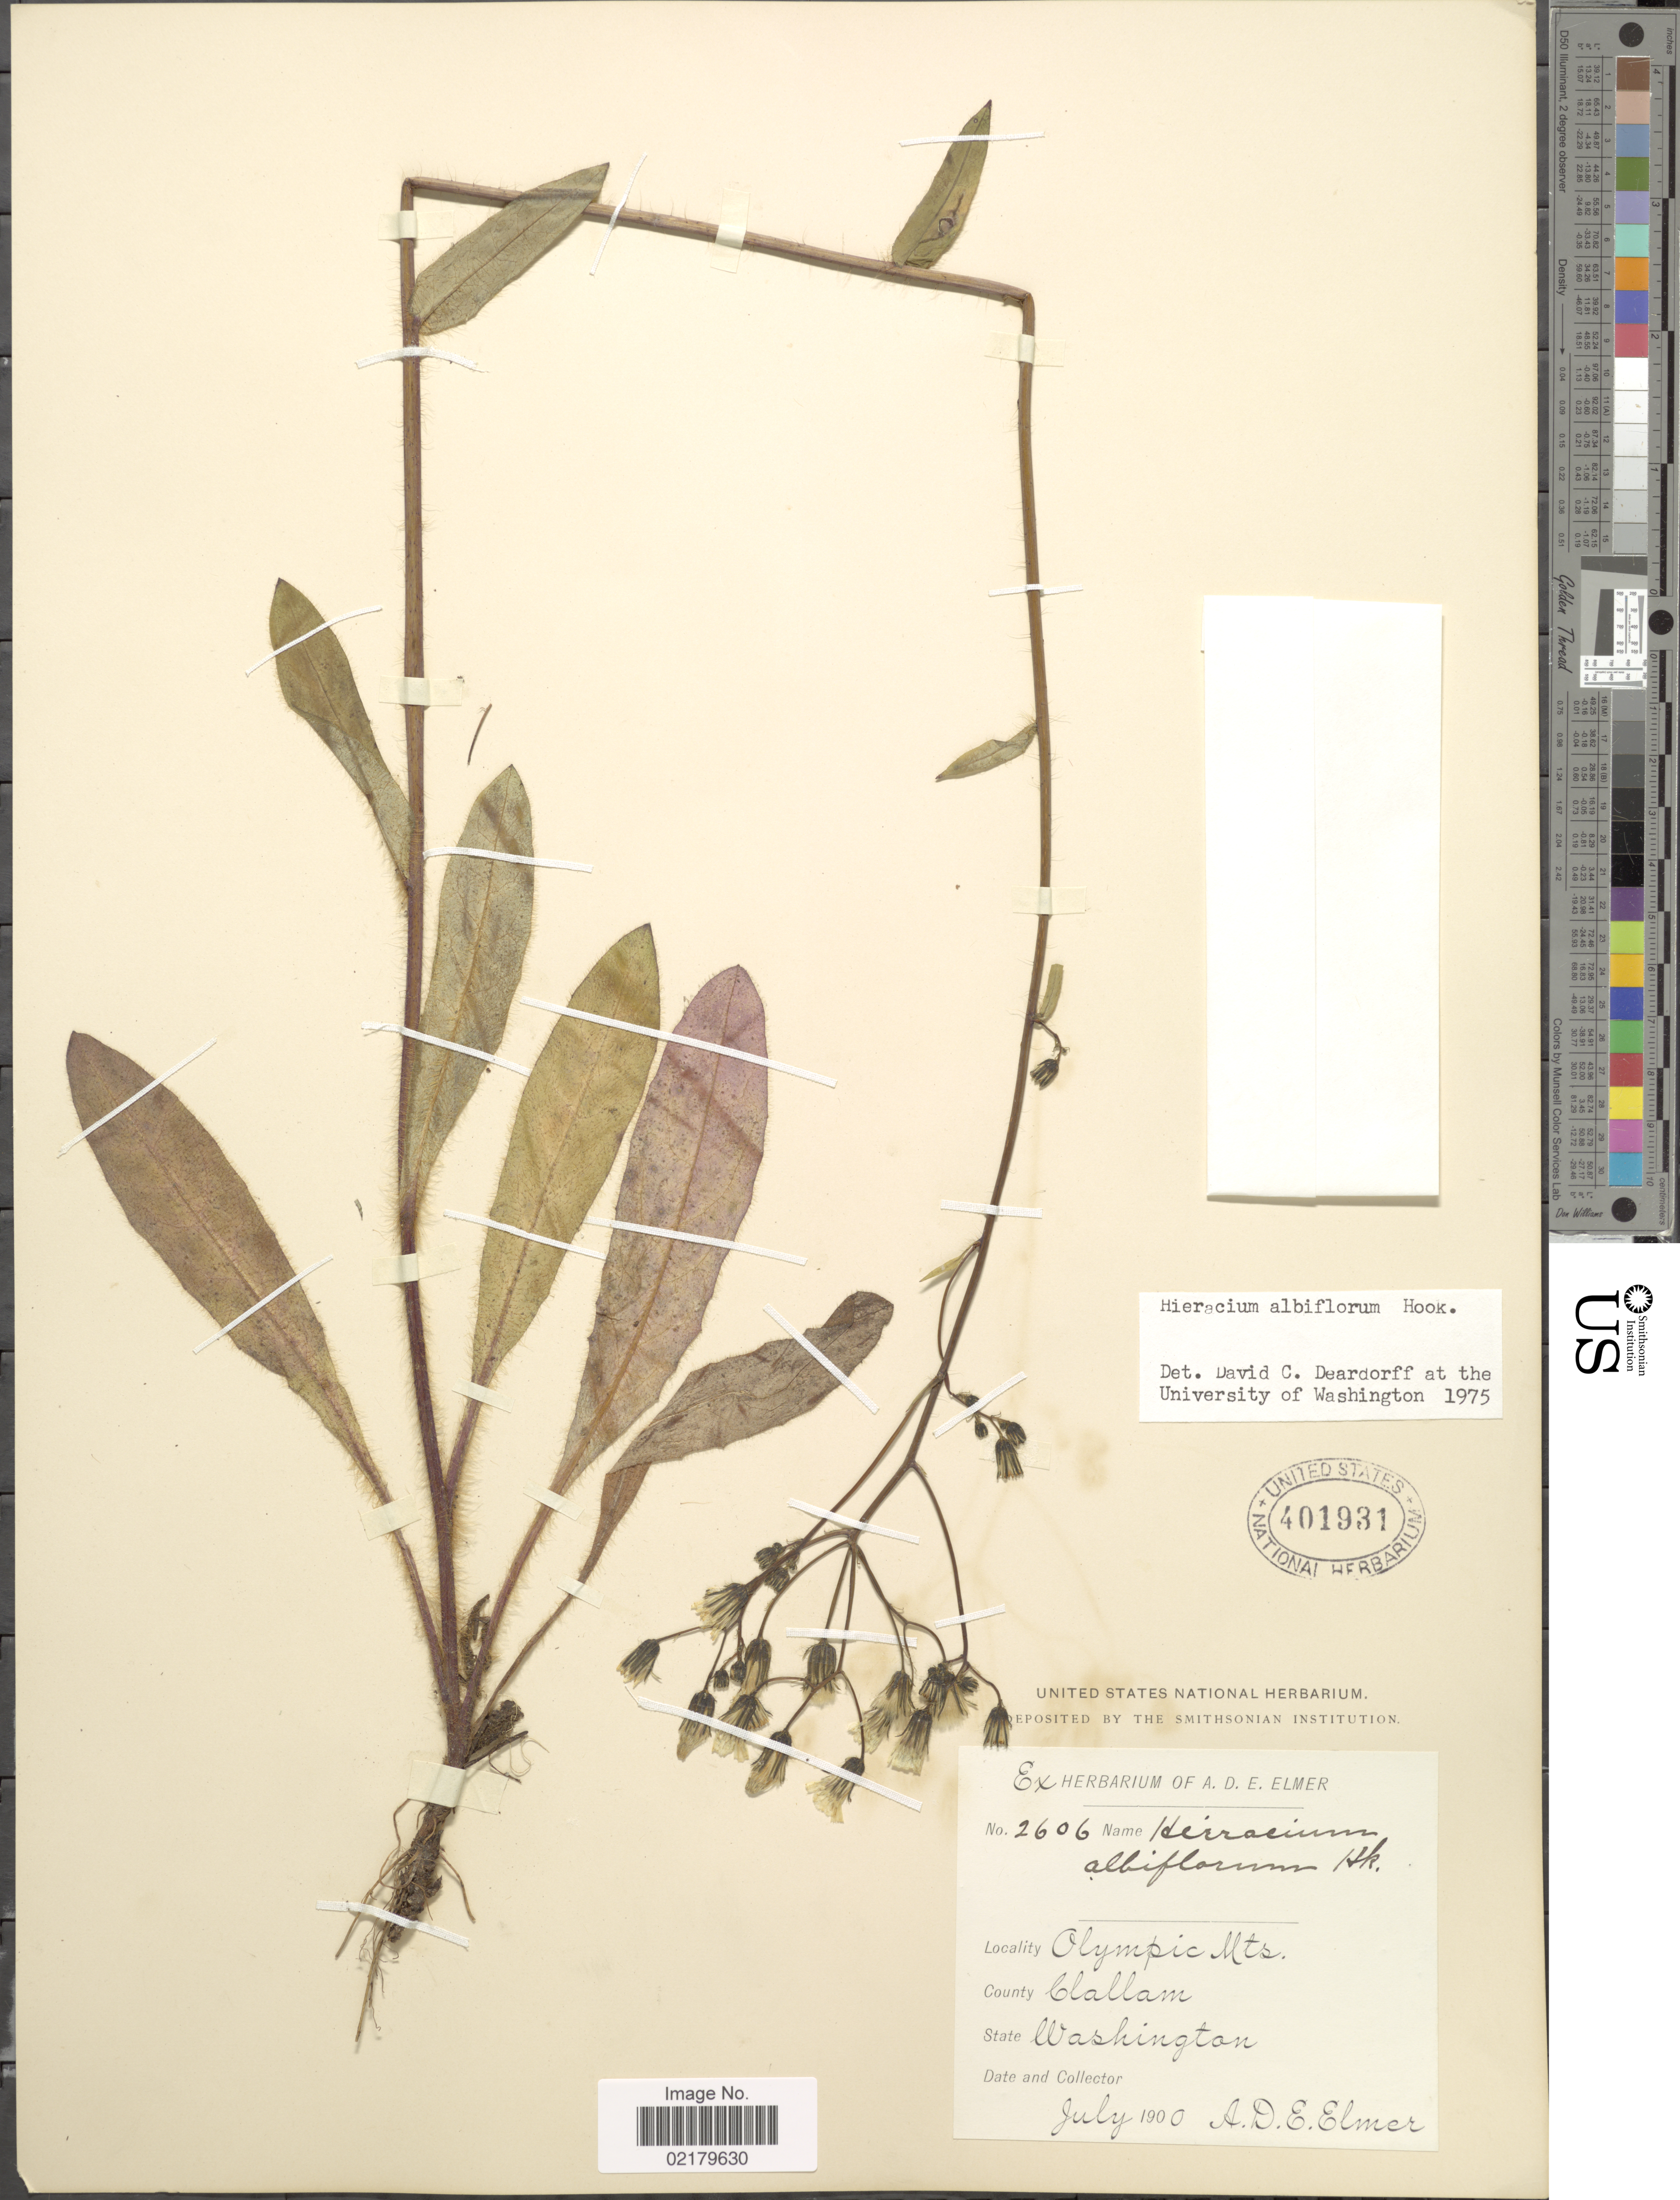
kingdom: Plantae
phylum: Tracheophyta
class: Magnoliopsida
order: Asterales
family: Asteraceae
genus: Hieracium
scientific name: Hieracium albiflorum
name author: Hook.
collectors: A. D. E. Elmer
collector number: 2606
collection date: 1900-07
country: United States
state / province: Washington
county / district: Clallam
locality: Olympic Mts, County Clallam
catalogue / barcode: US 401931